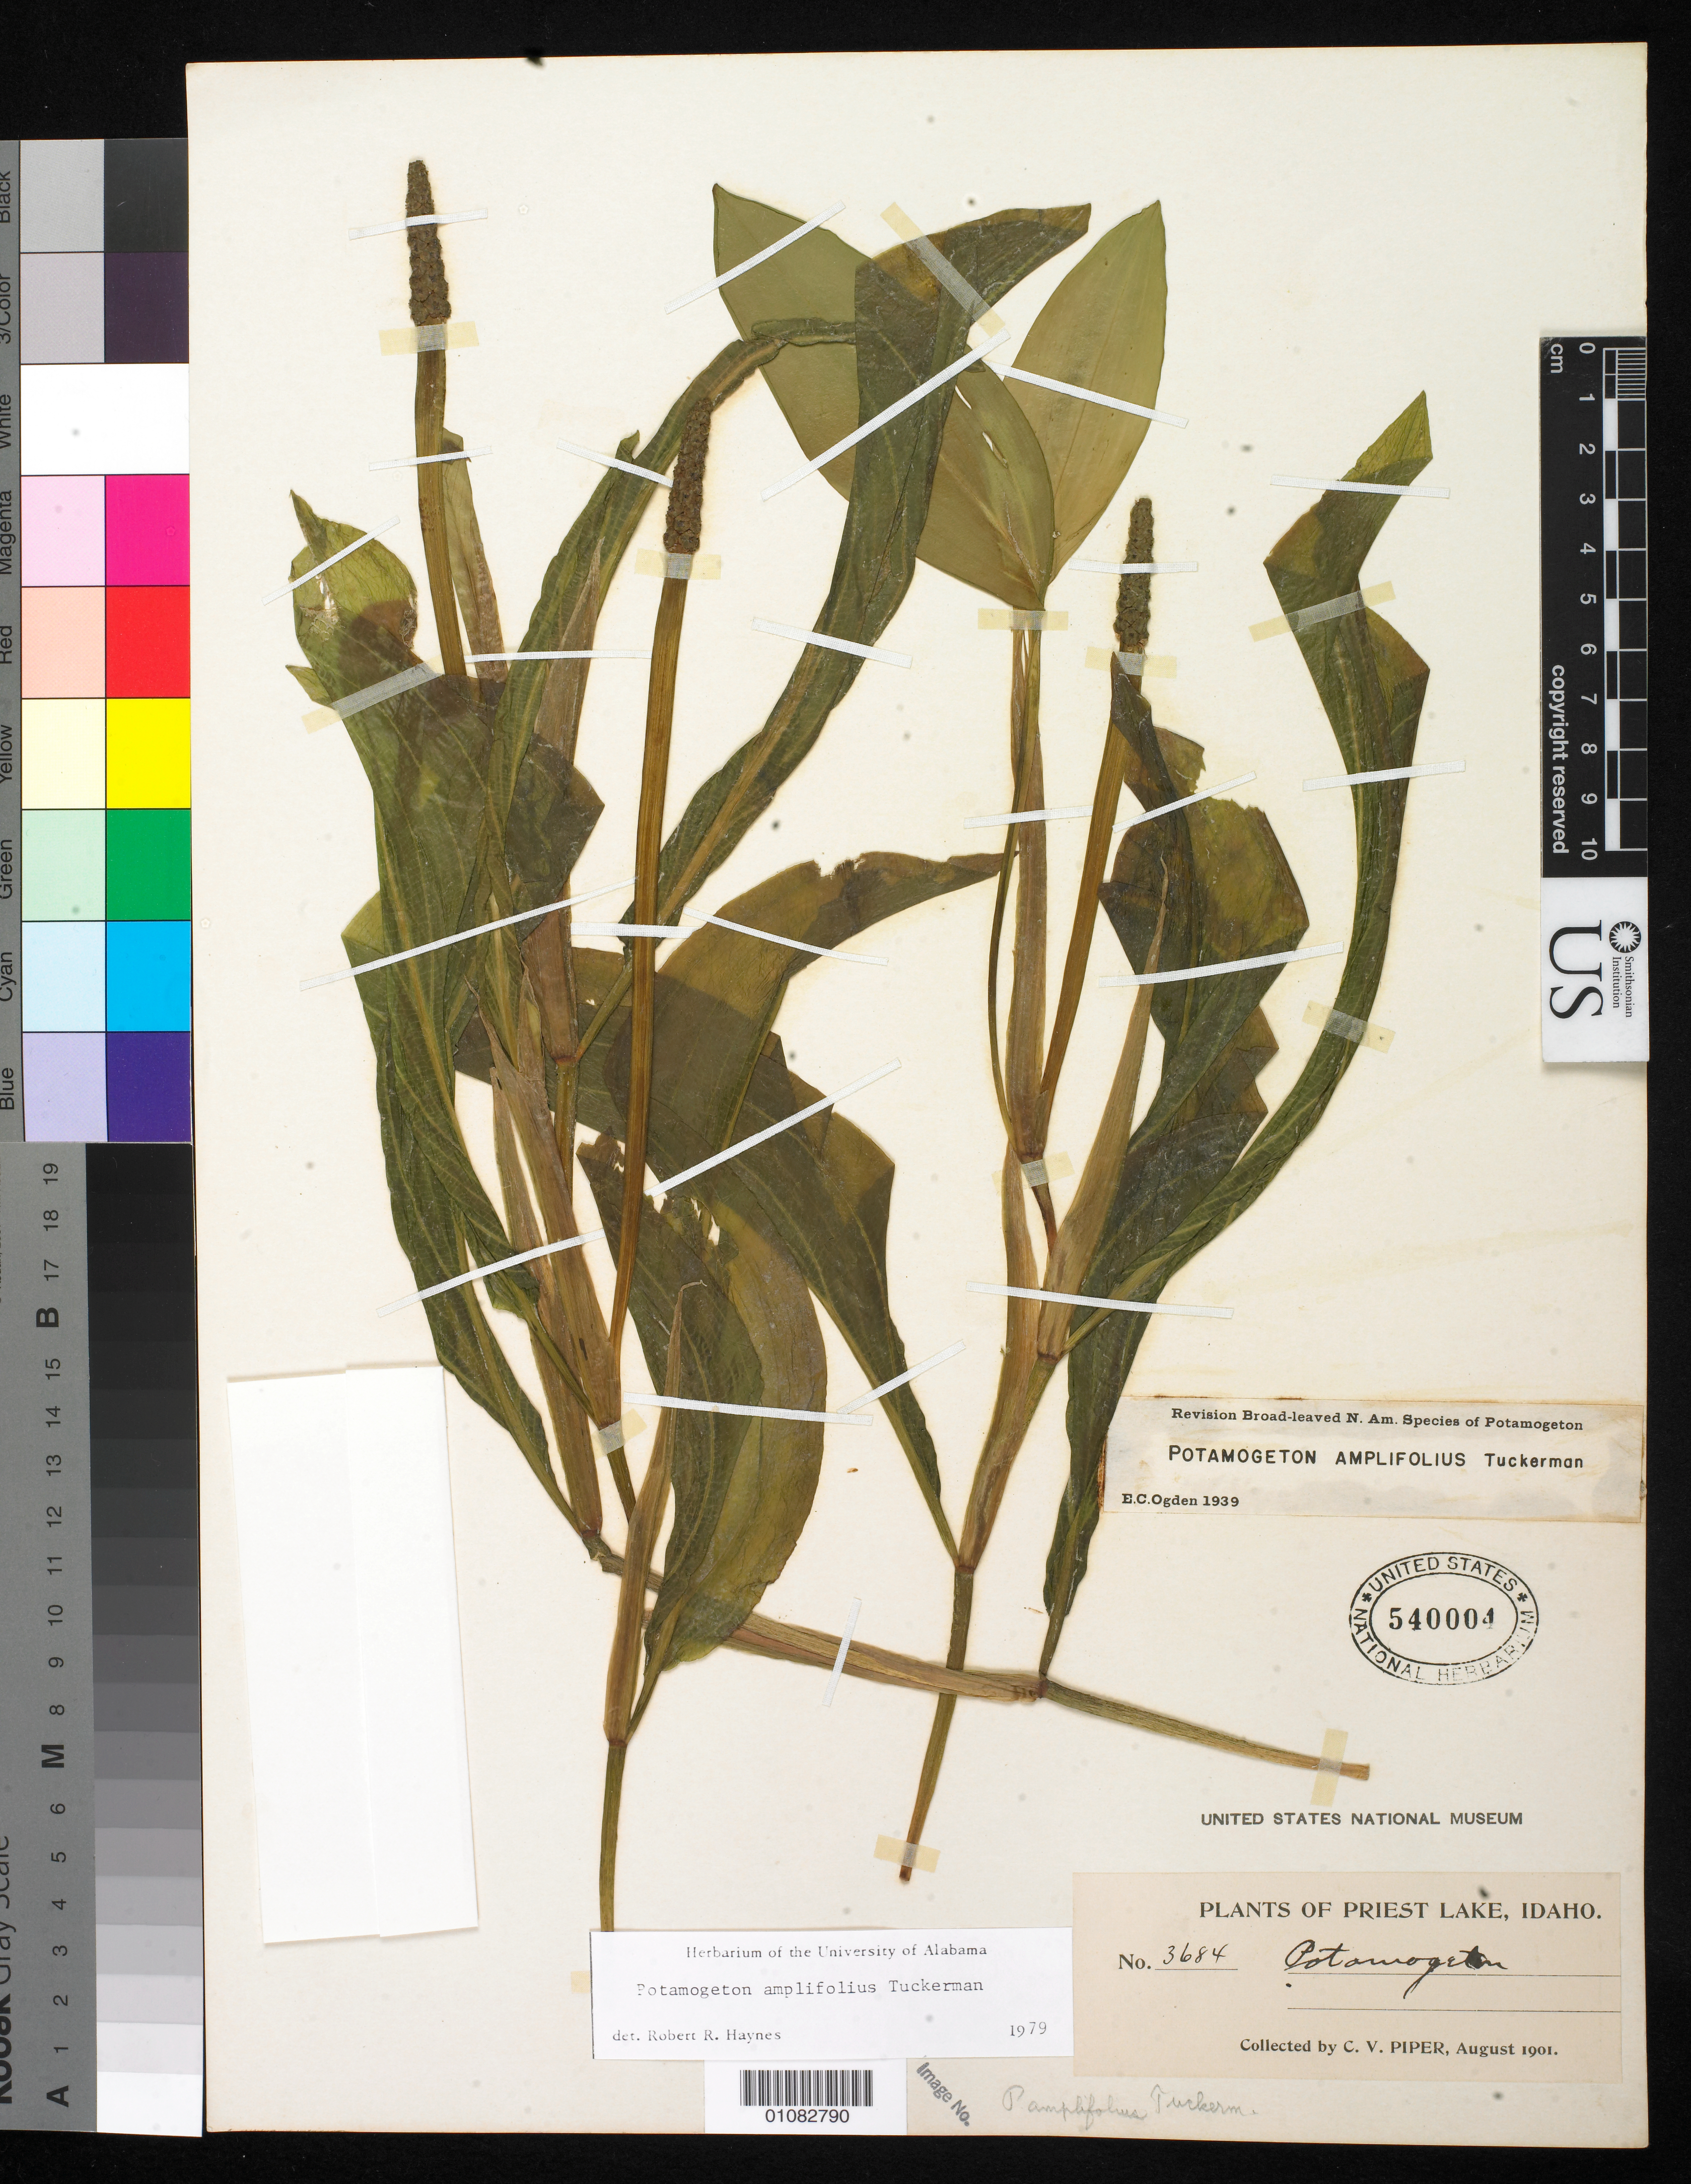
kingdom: Plantae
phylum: Tracheophyta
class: Liliopsida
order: Alismatales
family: Potamogetonaceae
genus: Potamogeton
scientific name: Potamogeton amplifolius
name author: Tuckerm.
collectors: C. V. Piper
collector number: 3684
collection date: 1901-08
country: United States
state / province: Idaho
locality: Priest Lake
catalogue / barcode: US 540004